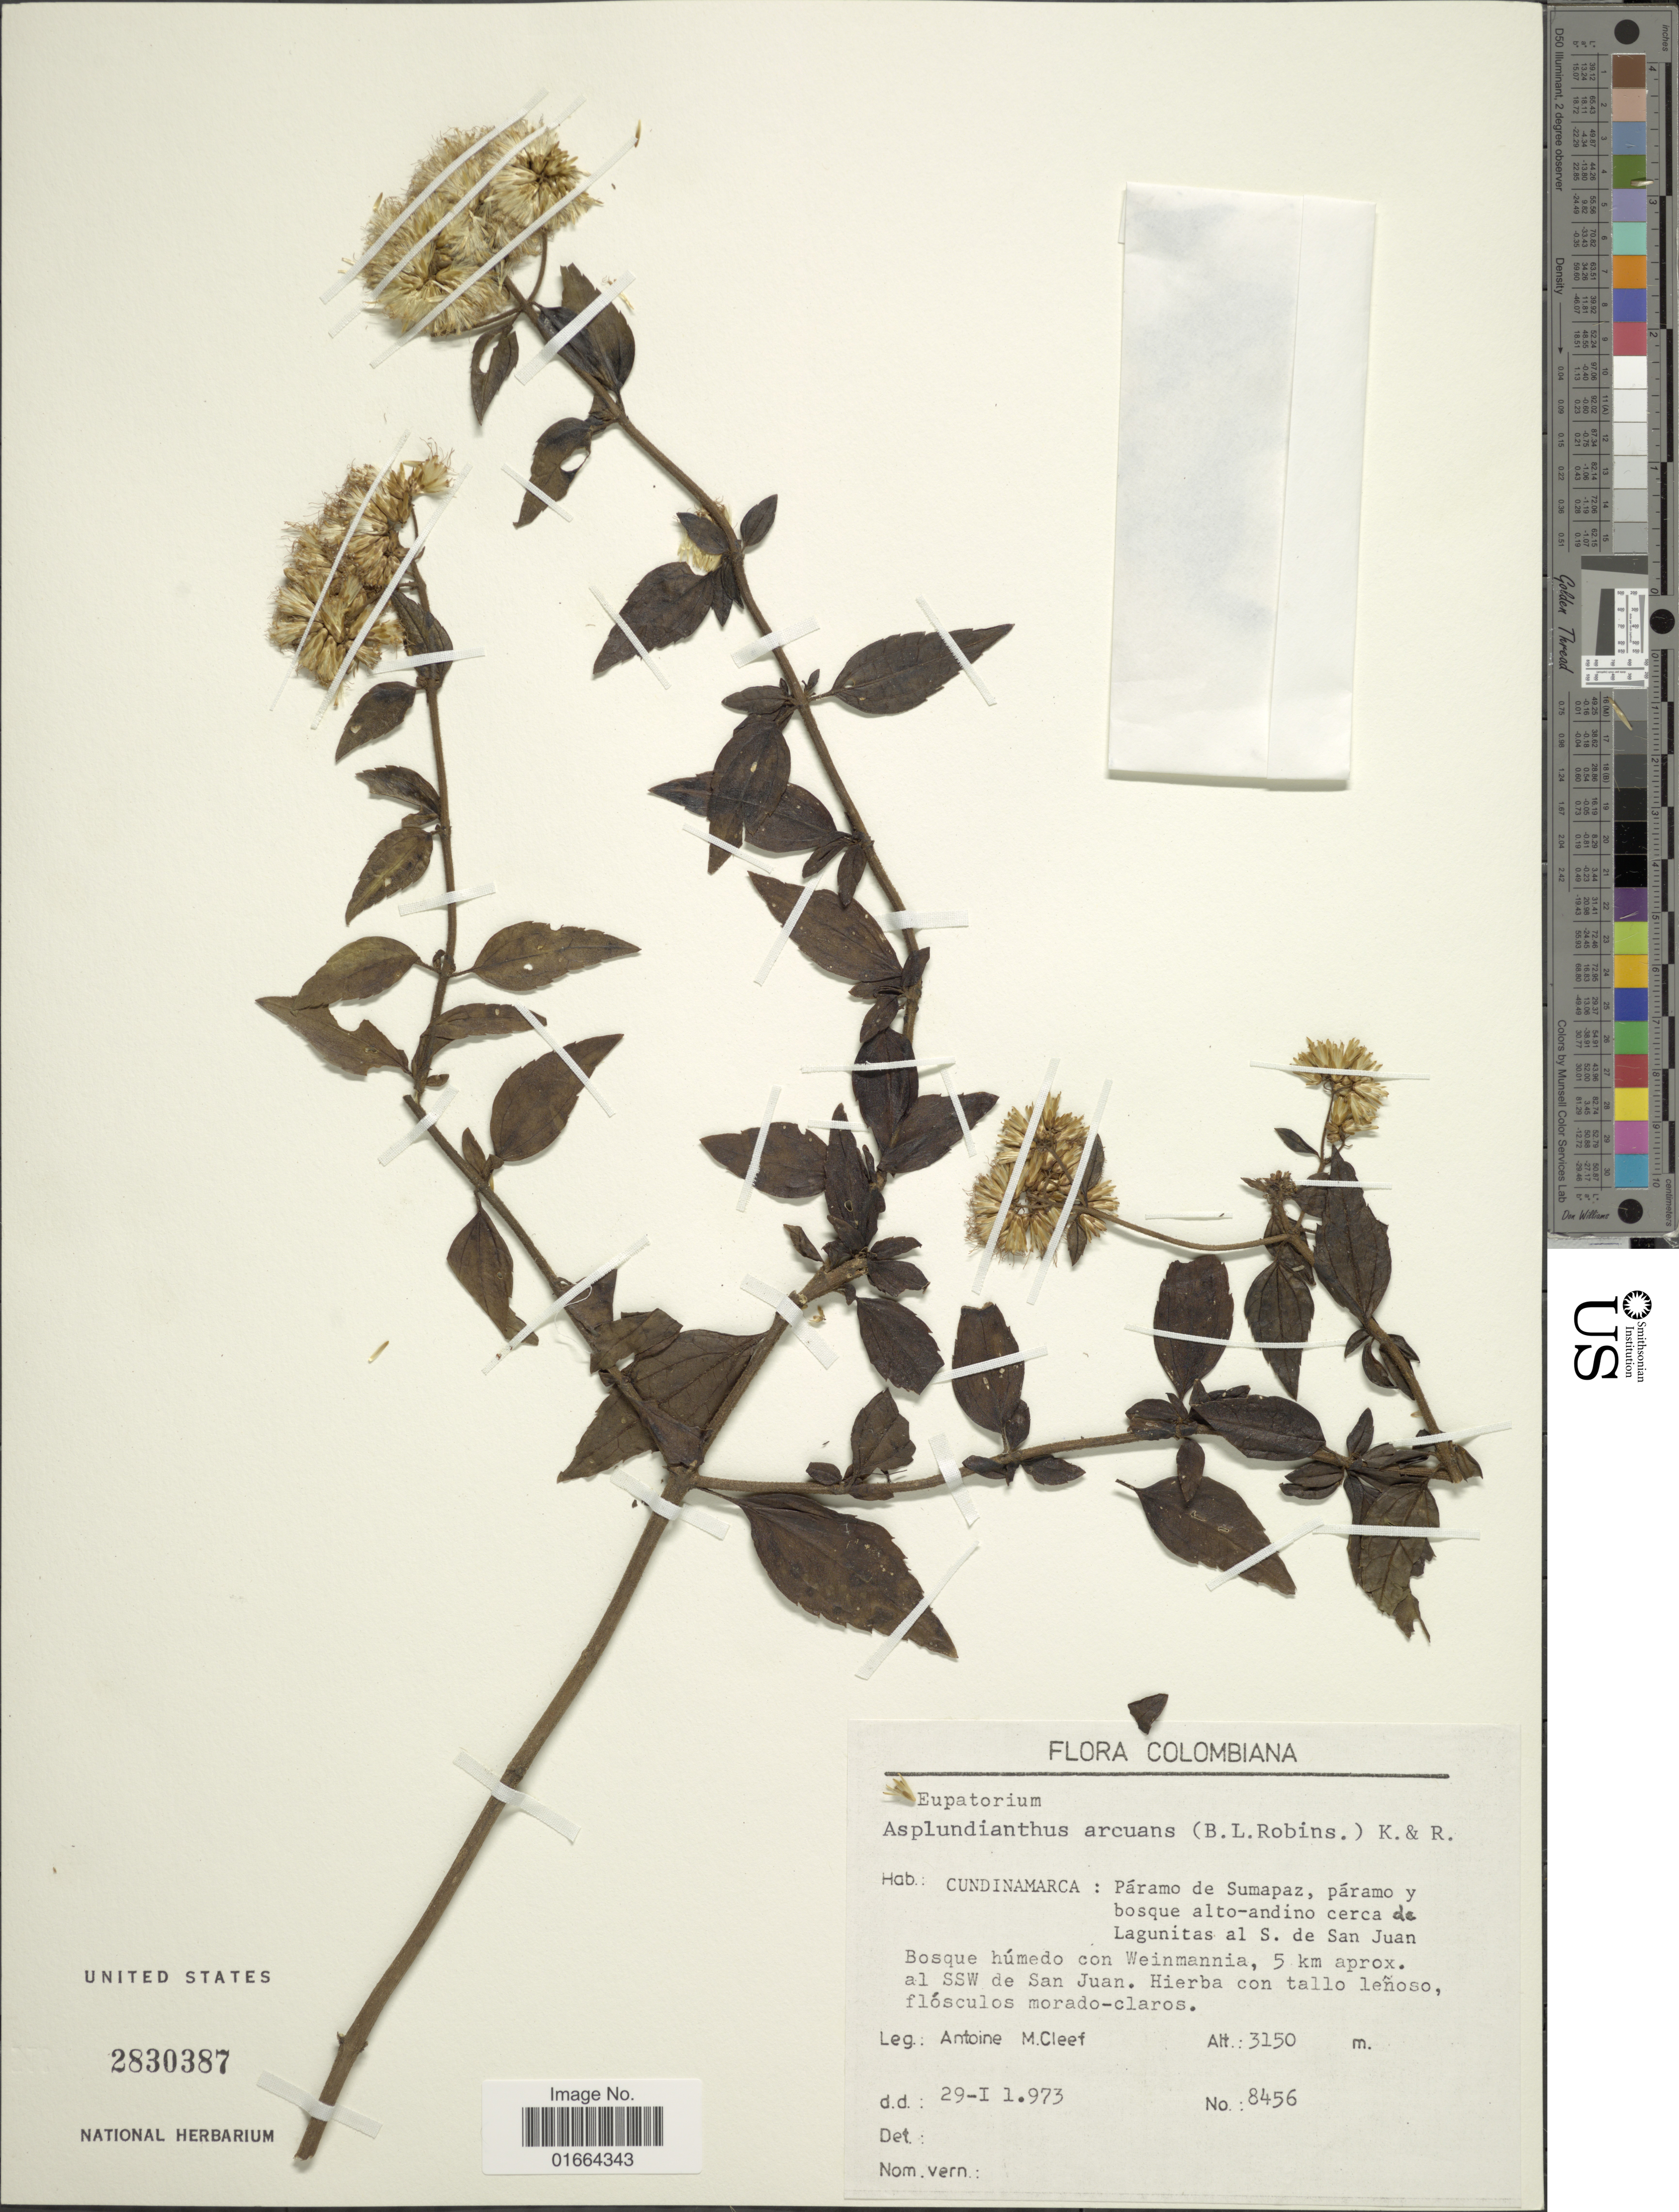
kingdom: Plantae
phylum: Tracheophyta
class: Magnoliopsida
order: Asterales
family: Asteraceae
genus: Asplundianthus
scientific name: Asplundianthus arcuans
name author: (B.L. Rob.) R.M. King & H. Rob.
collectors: A. M. Cleef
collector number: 8456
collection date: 1973-01-29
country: Colombia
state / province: Cundinamarca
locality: Páramo de Sumapaz, páramo y bosque alto-andino cerca de Lagunitas al S. de San Juan. Bosque húmedo con Weinmannia, 5 km approx. al SSW de San Juan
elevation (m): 3150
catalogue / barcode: US 2830387